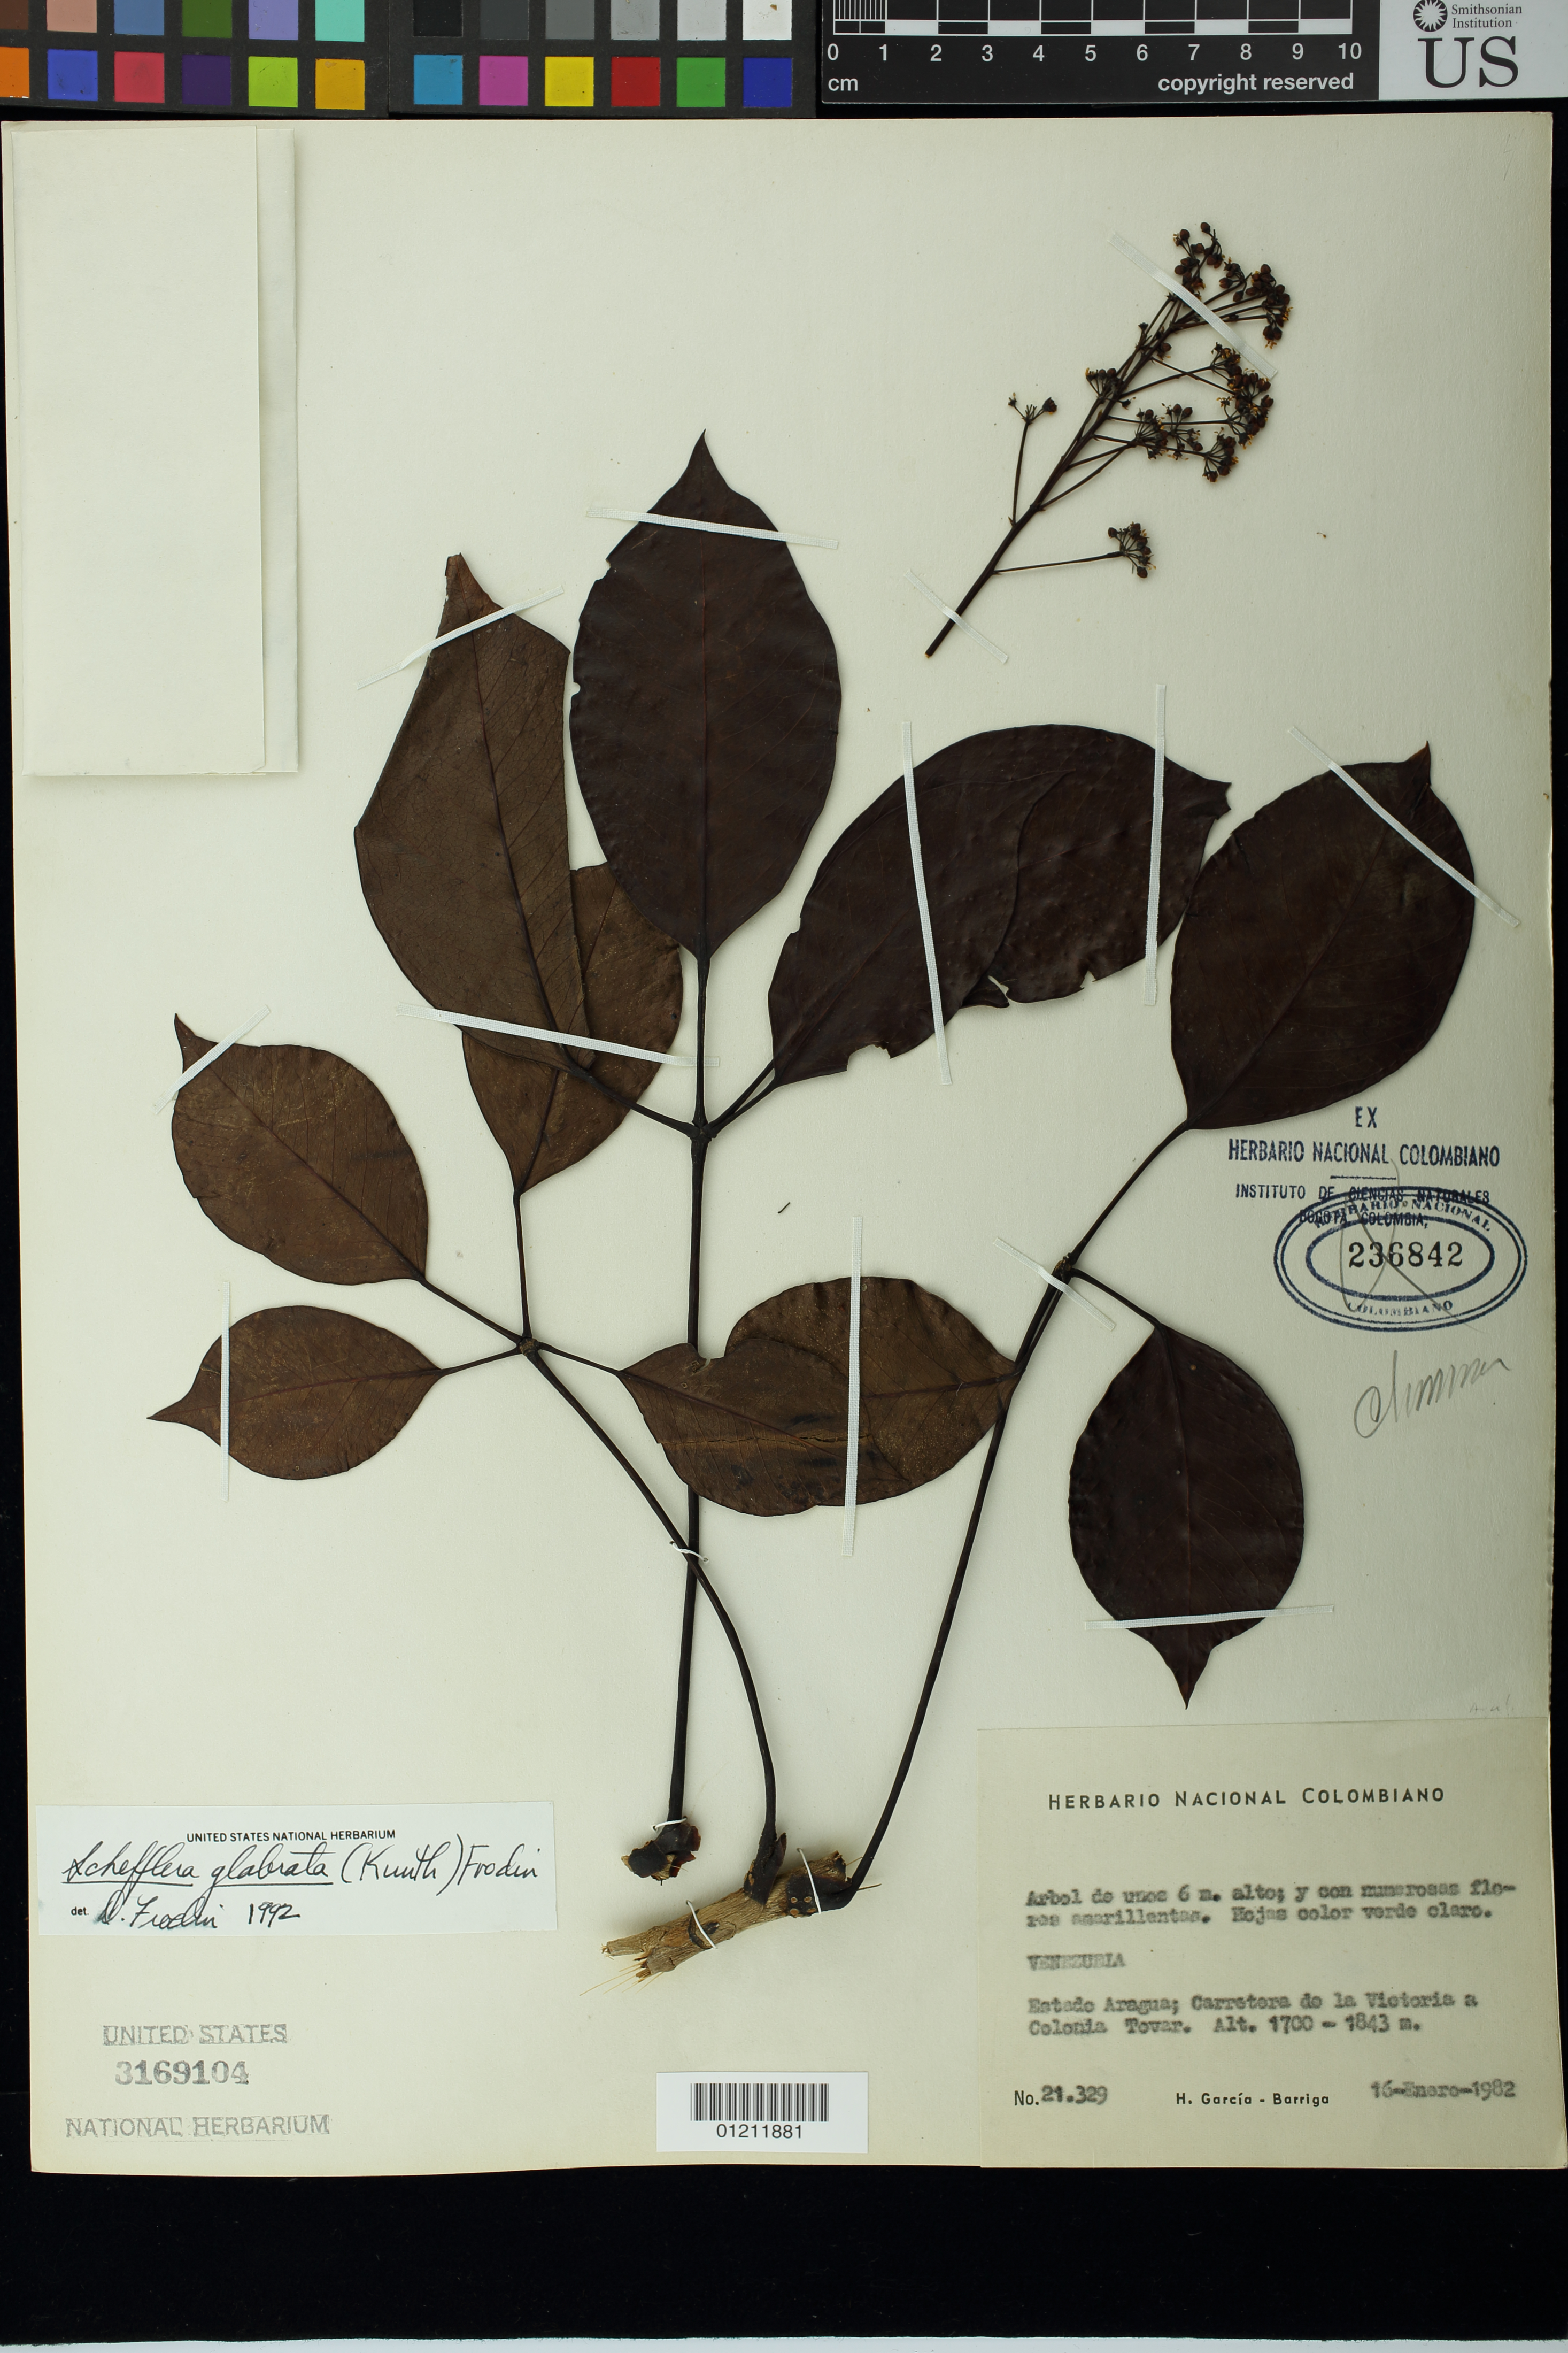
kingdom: Plantae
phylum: Tracheophyta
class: Magnoliopsida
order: Apiales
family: Araliaceae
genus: Schefflera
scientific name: Schefflera glabrata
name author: (Kunth) Frodin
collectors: H. García Barriga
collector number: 21329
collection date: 1982-01-16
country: Venezuela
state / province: Aragua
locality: Carretera do la Victoria a Colonia Tovar.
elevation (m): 1700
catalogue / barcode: US 3169104